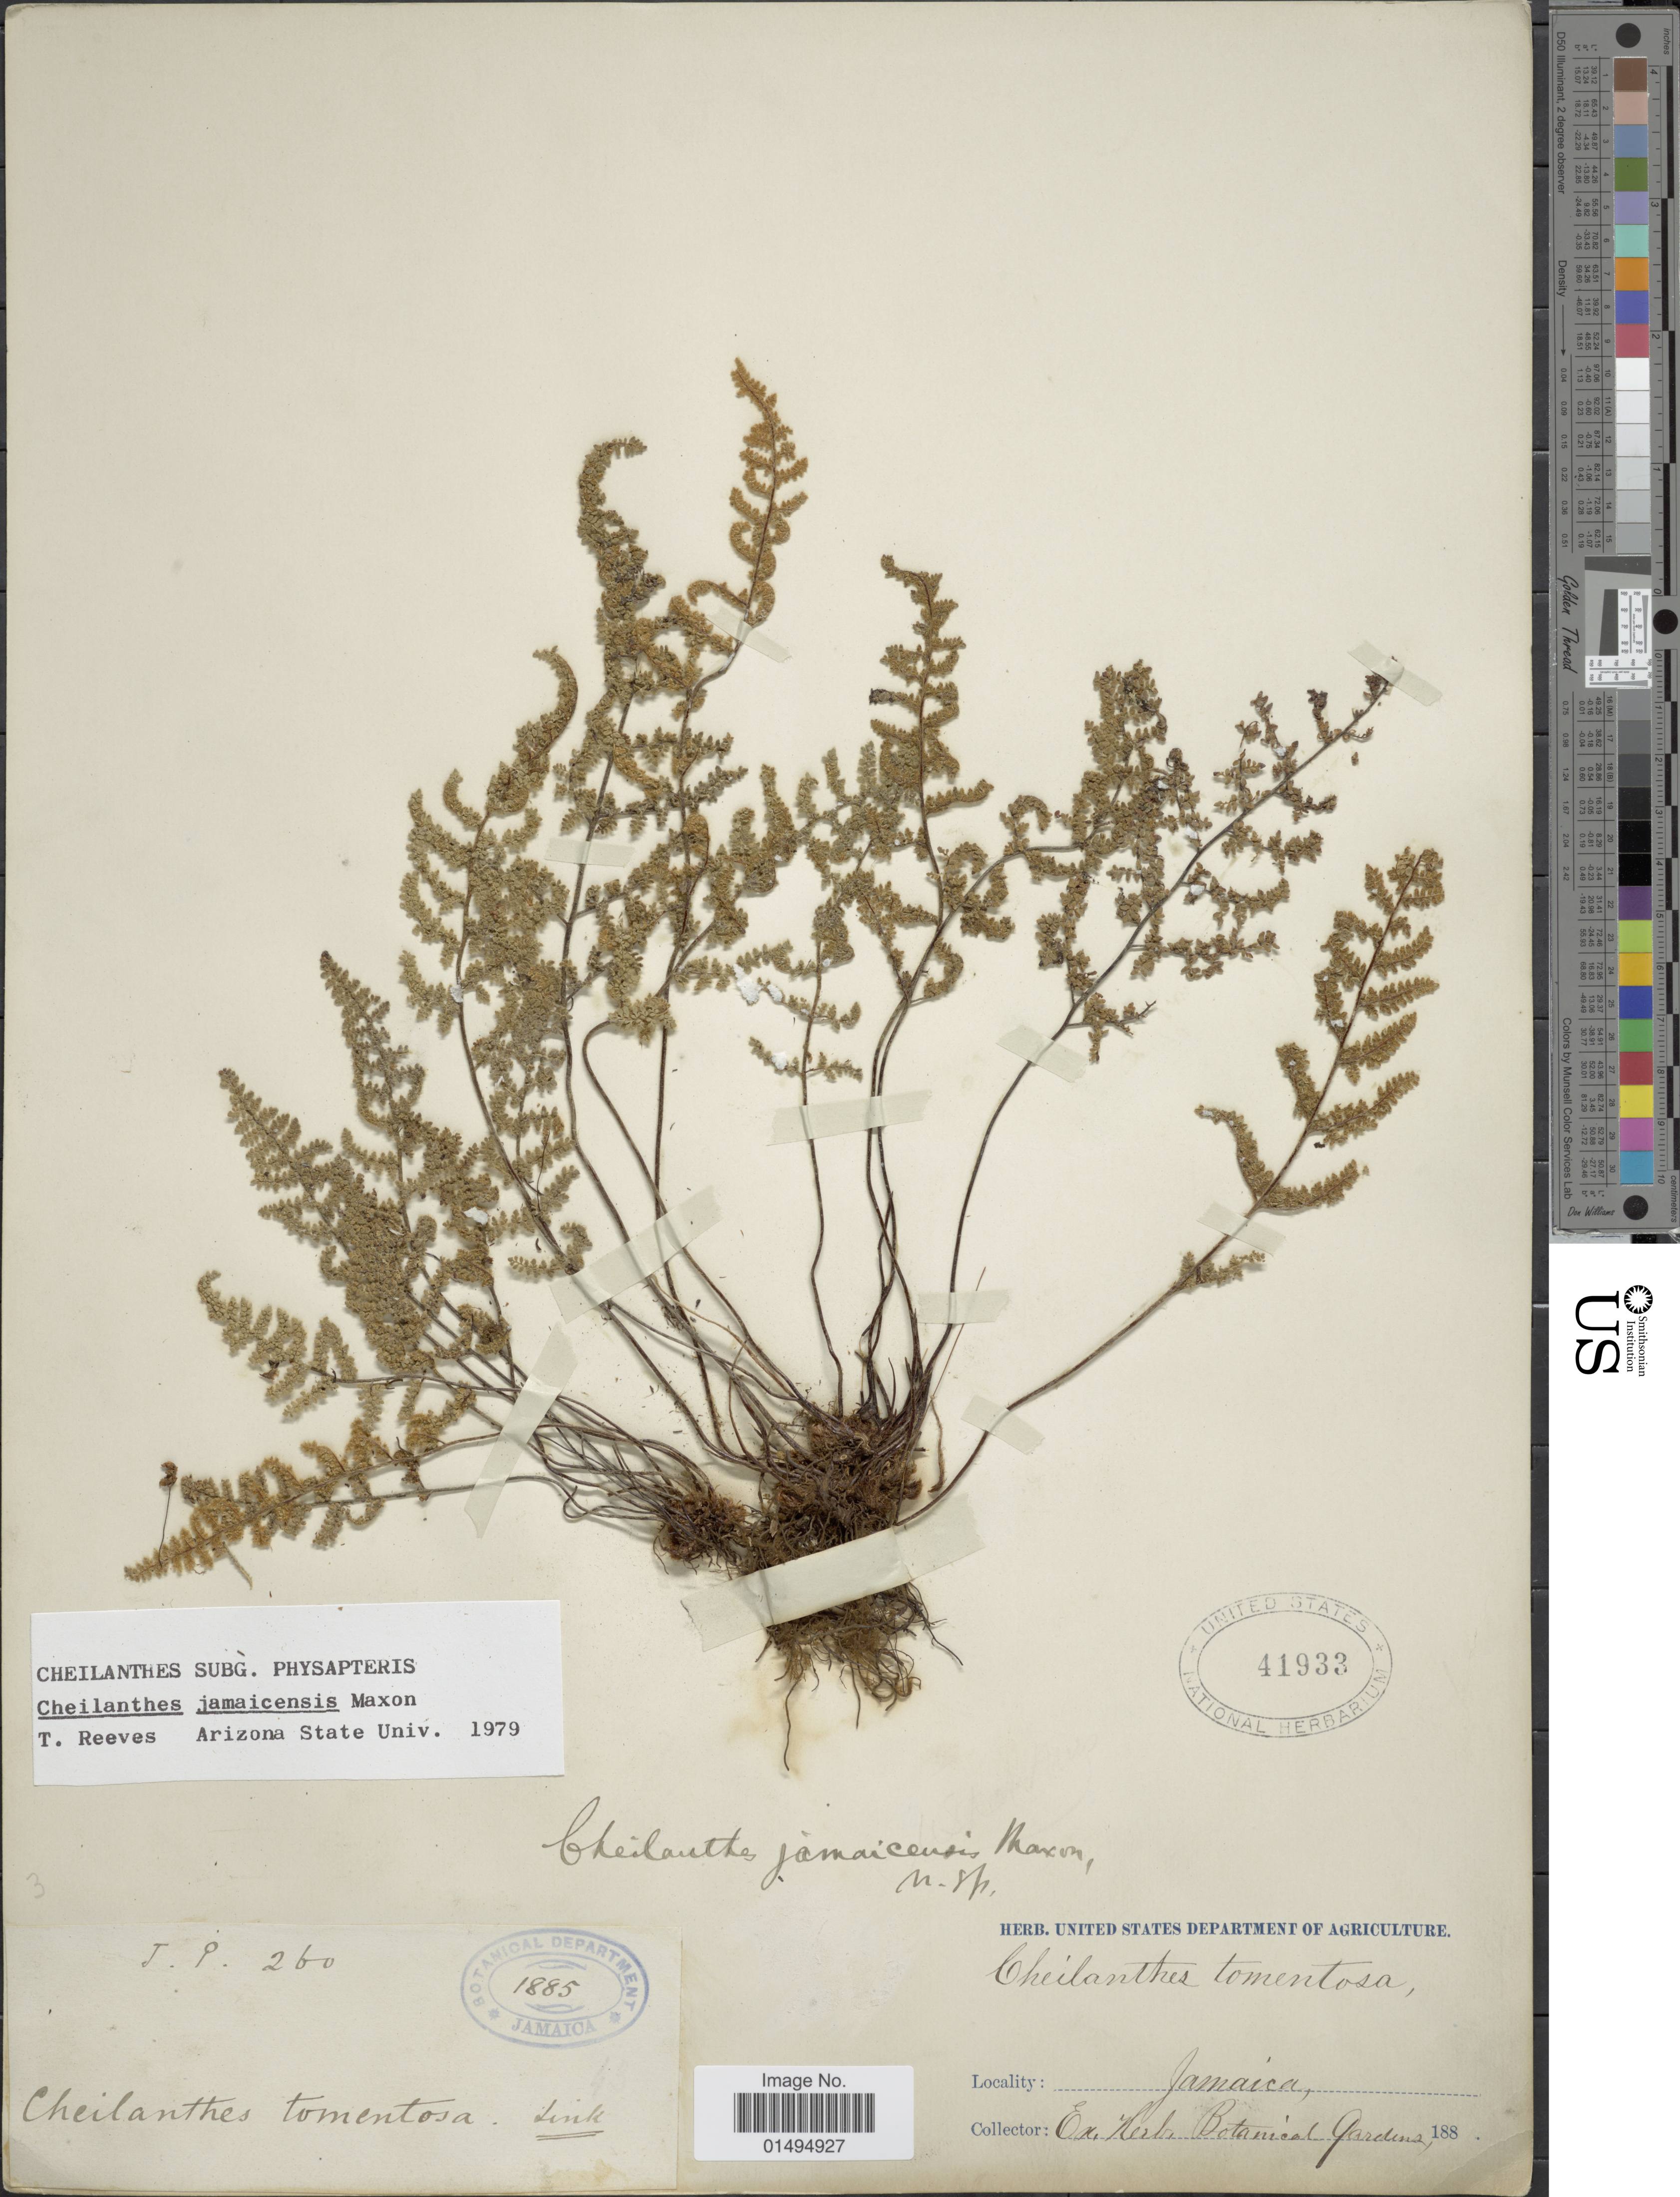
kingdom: Plantae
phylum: Tracheophyta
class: Polypodiopsida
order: Polypodiales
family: Pteridaceae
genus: Myriopteris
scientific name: Myriopteris jamaicensis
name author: (Maxon) Grusz & Windham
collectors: J.P.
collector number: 260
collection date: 1885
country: Jamaica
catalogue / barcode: US 41933